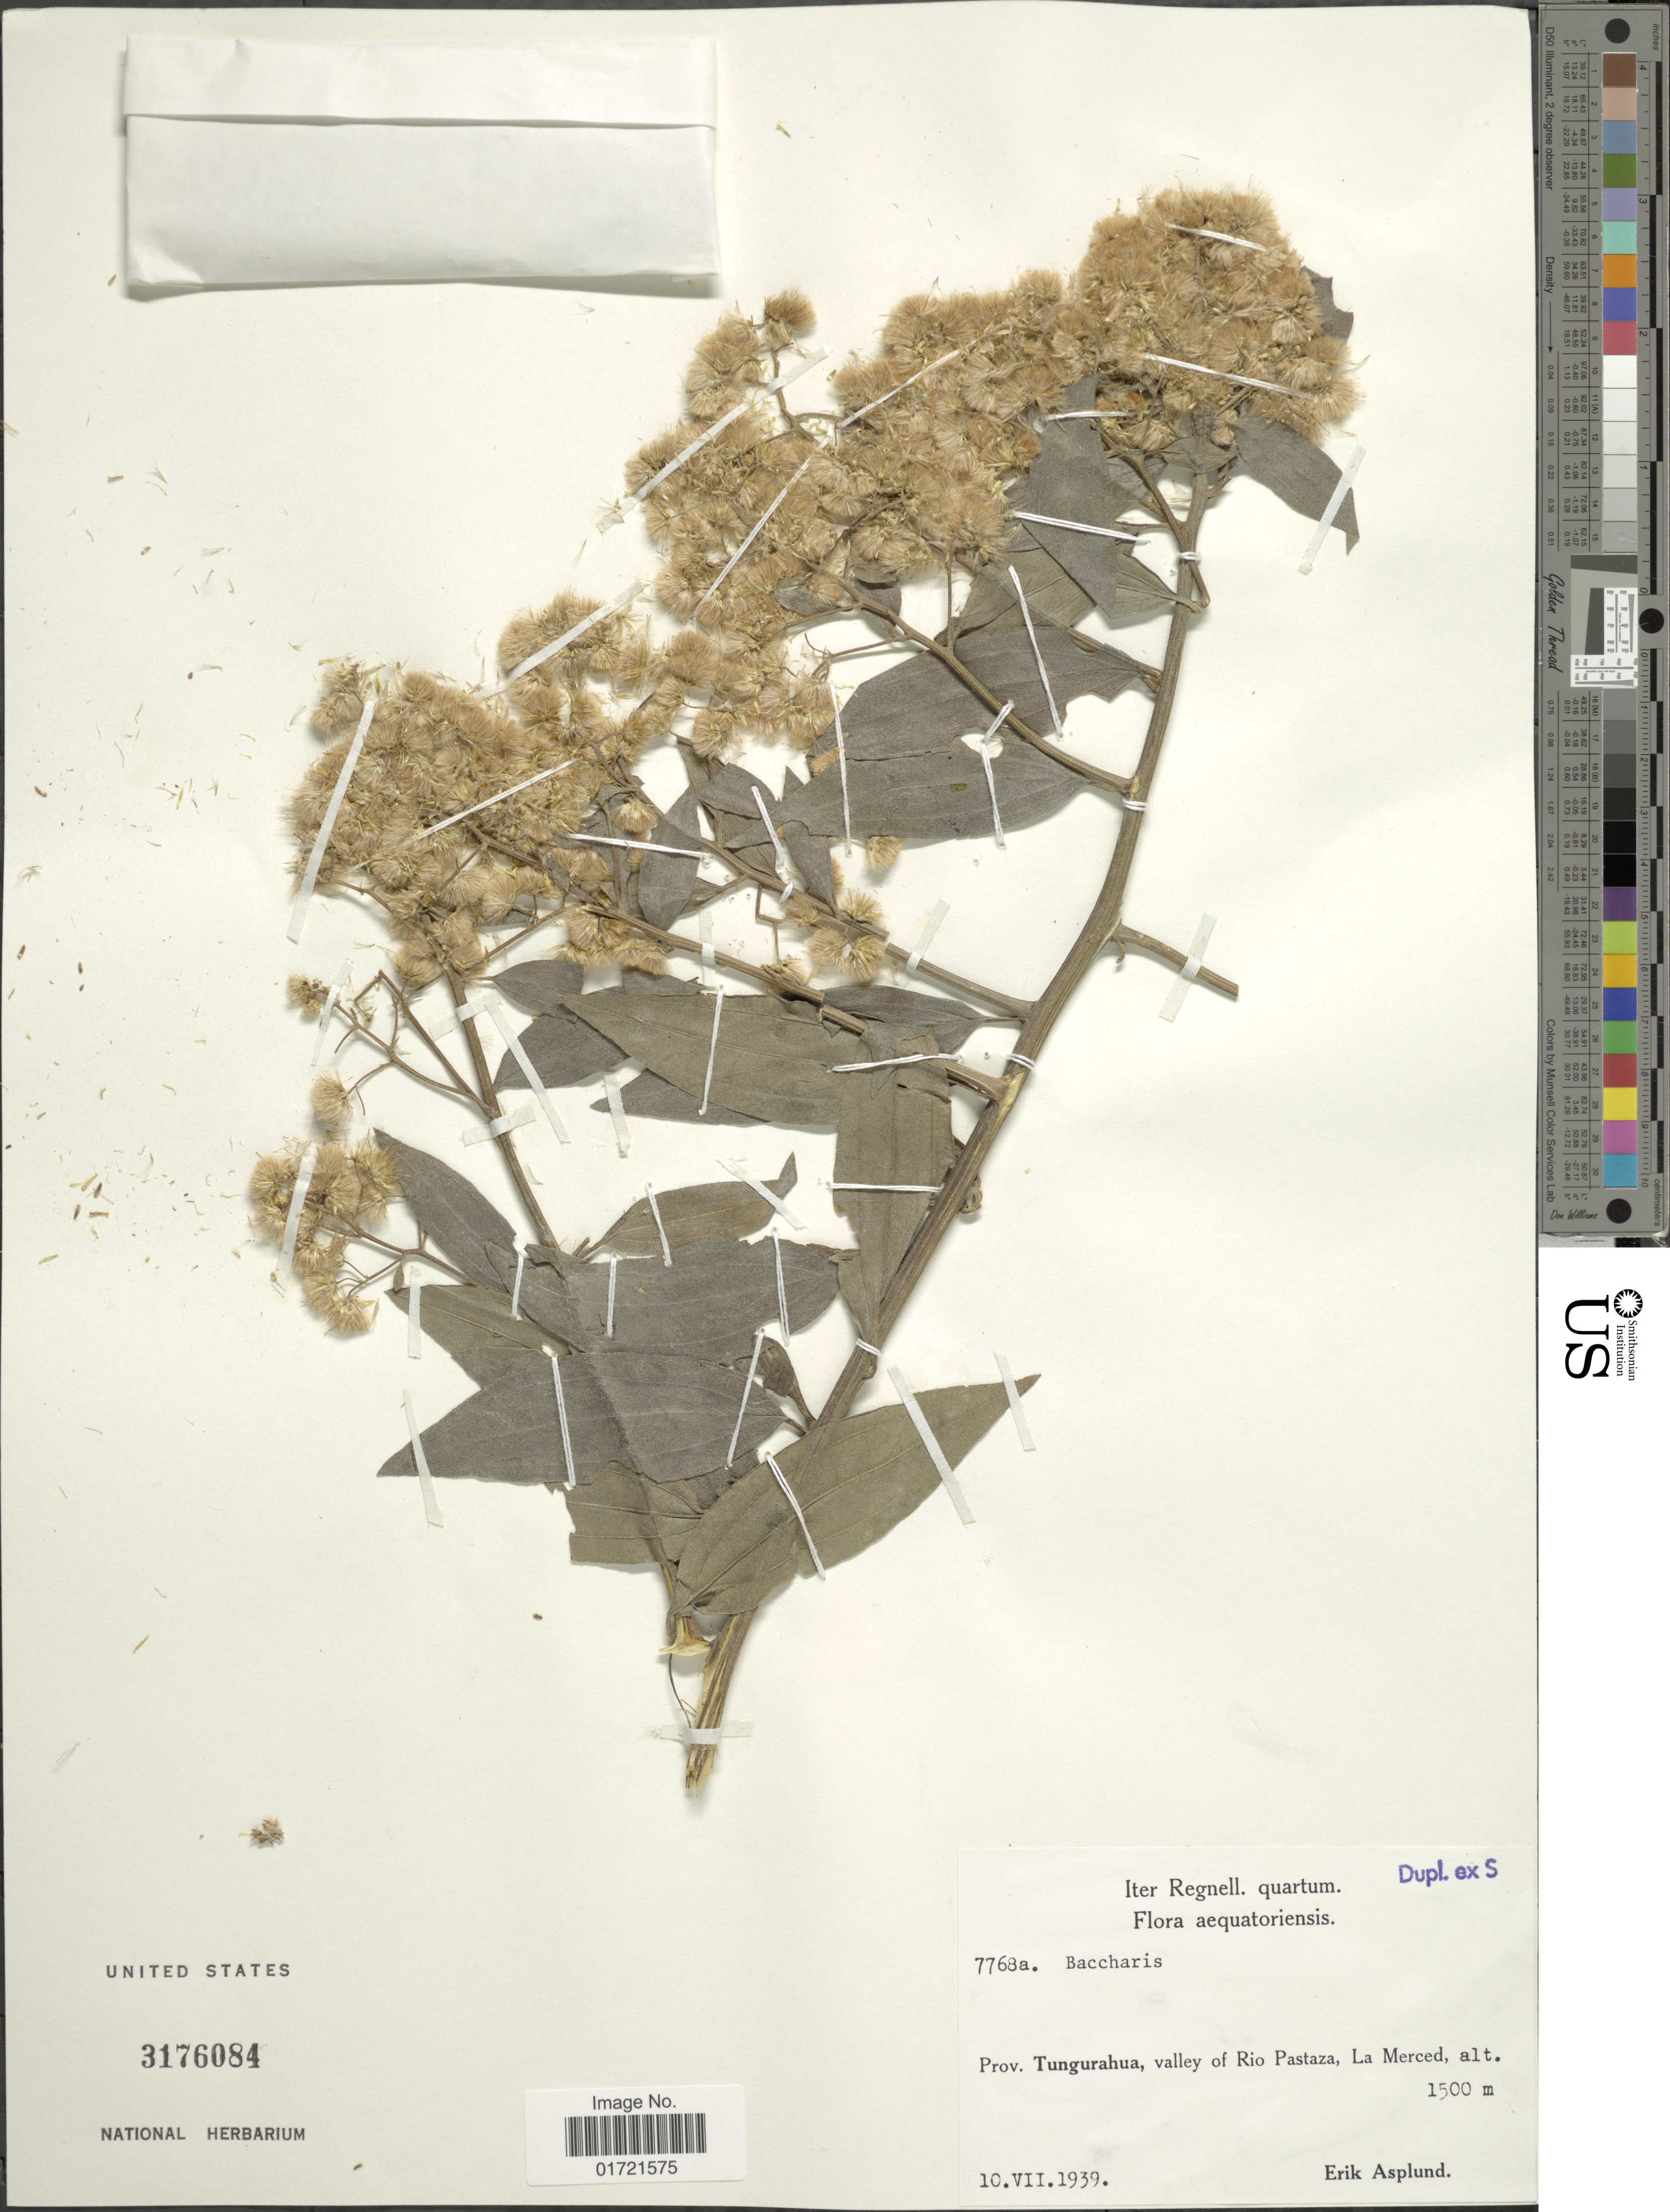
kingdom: Plantae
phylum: Tracheophyta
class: Magnoliopsida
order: Asterales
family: Asteraceae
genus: Baccharis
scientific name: Baccharis trinervis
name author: (Lam.) Pers.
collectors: E. Asplund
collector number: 7768a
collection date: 1939-07-10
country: Ecuador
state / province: Tungurahua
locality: Valley of Rio Pastaza, La Merced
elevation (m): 1500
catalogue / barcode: US 3176084